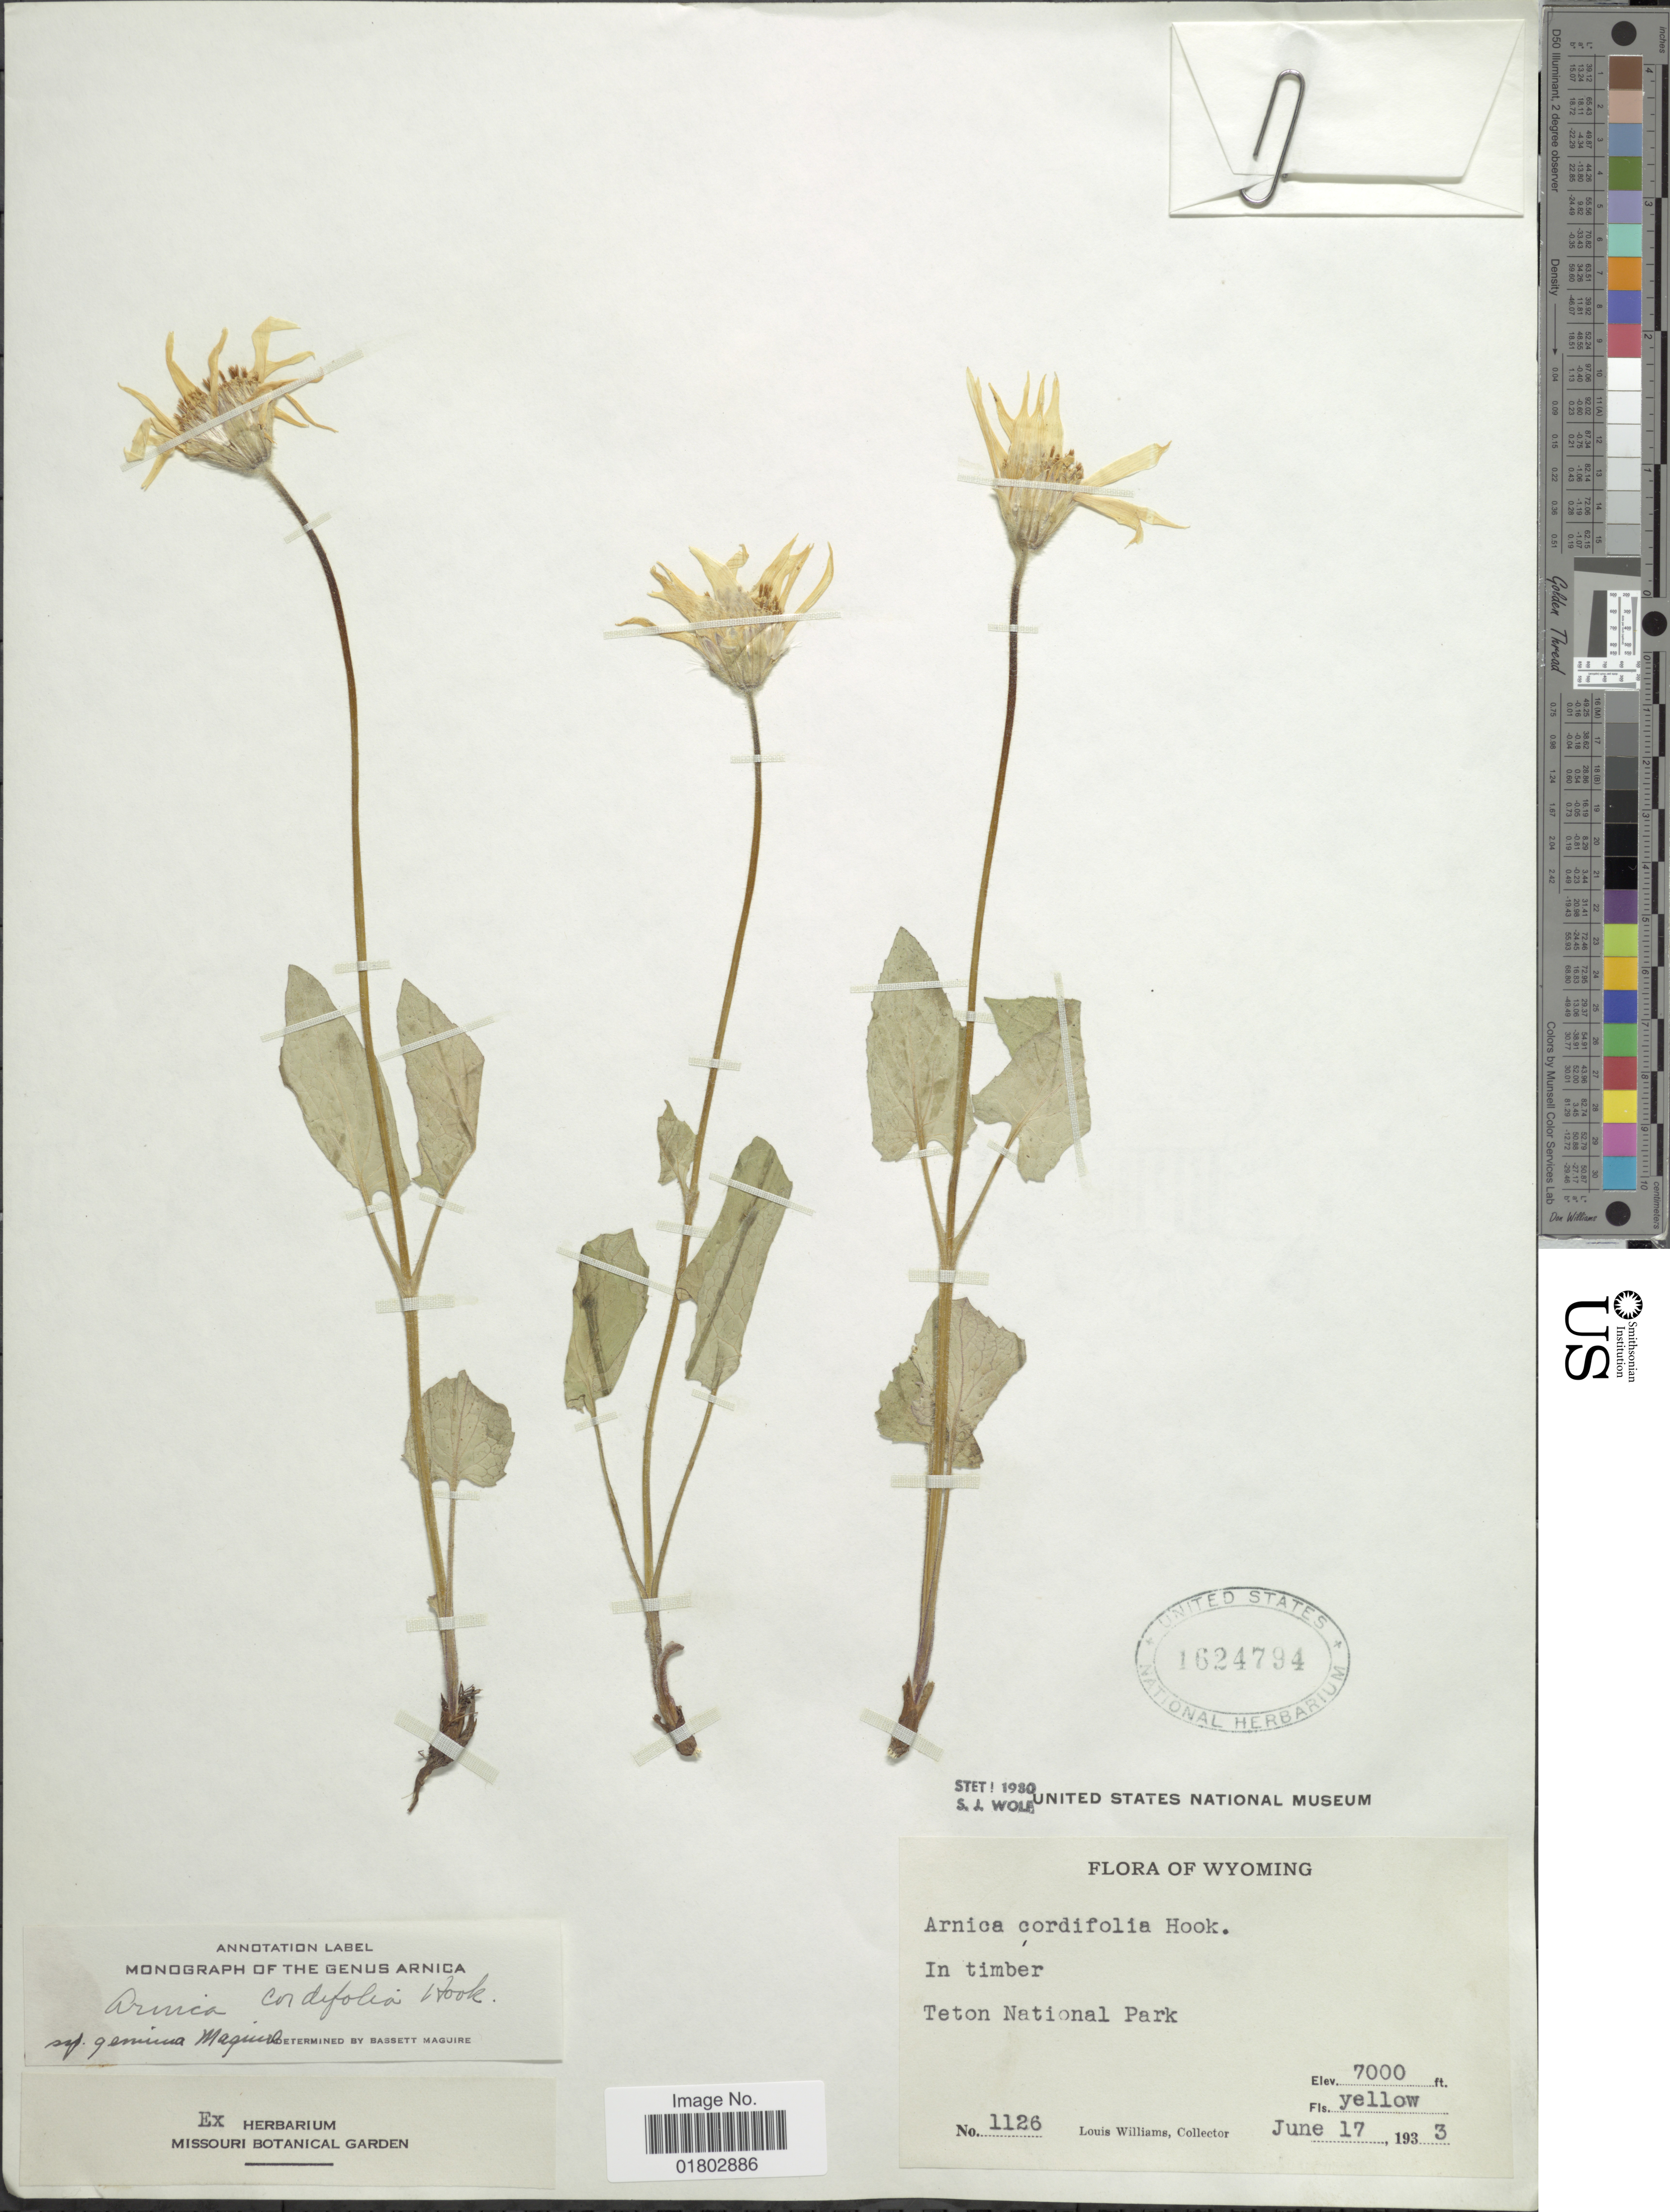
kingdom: Plantae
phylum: Tracheophyta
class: Magnoliopsida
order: Asterales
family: Asteraceae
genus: Arnica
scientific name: Arnica cordifolia subsp. genuina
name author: Maguire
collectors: L. G. Williams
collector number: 1126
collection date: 1933-06-17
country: United States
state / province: Wyoming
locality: In timber, Teton National Park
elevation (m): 2134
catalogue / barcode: US 1624794